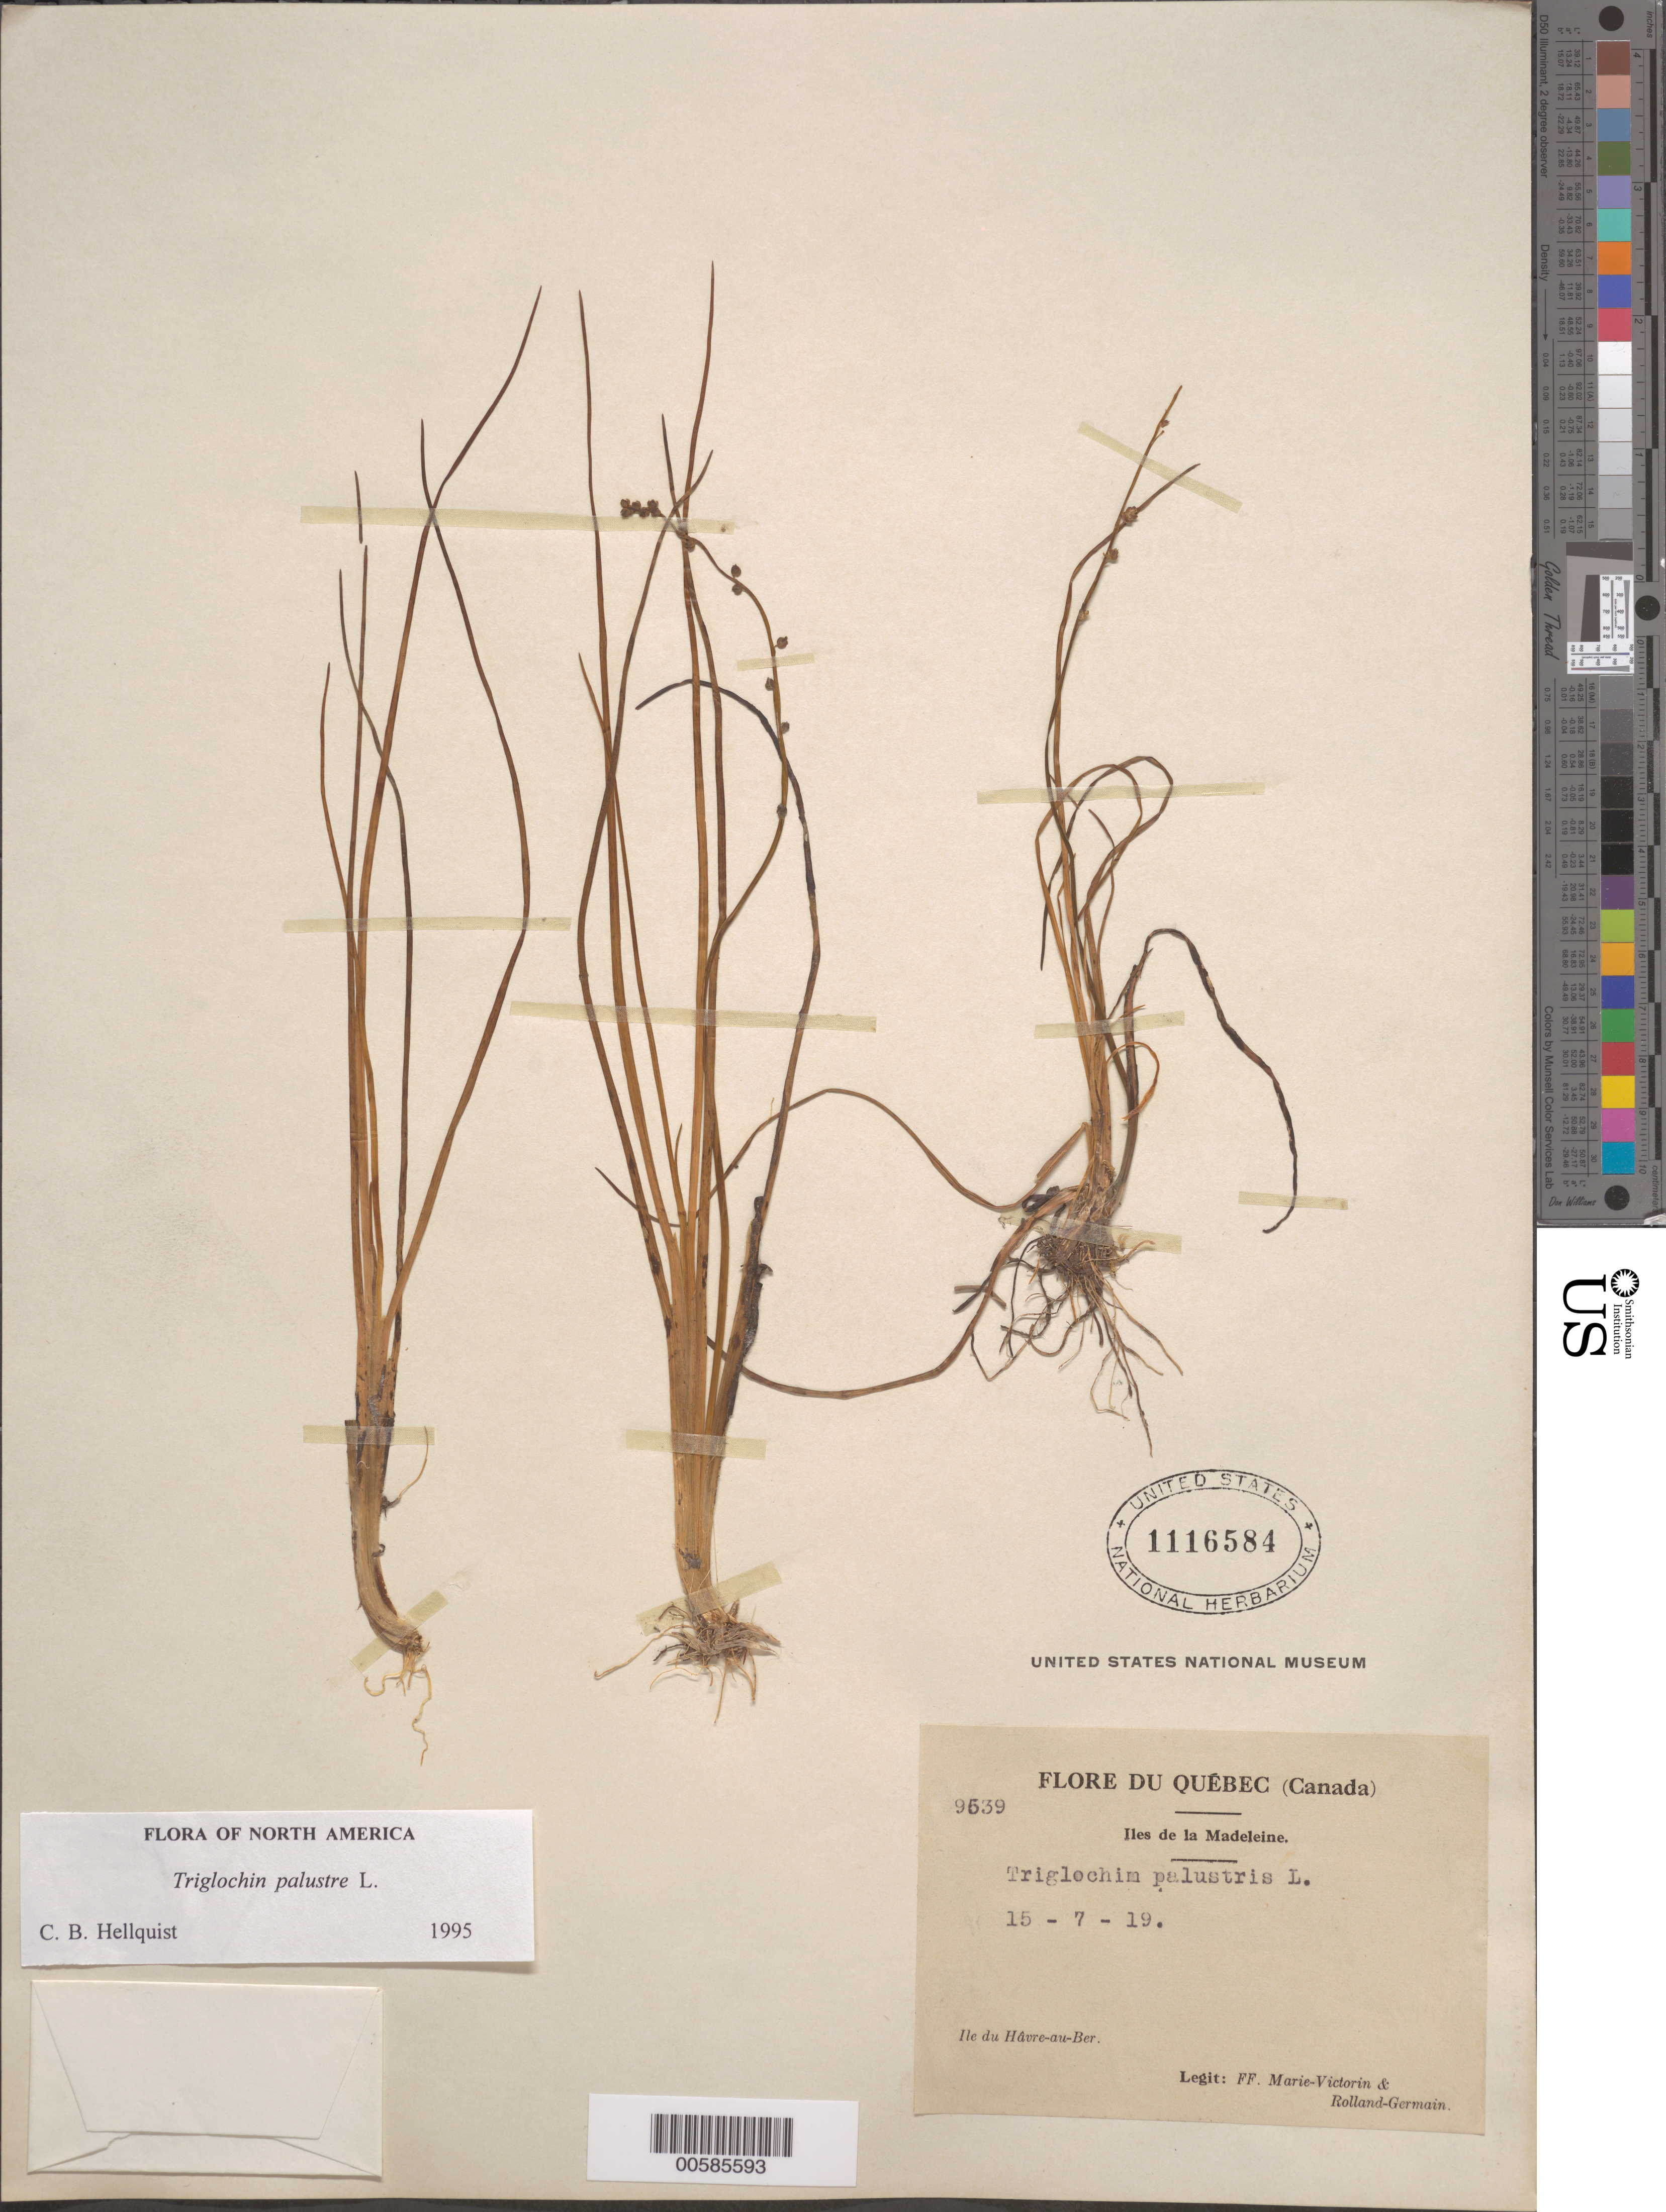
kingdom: Plantae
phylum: Tracheophyta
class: Liliopsida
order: Alismatales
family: Juncaginaceae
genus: Triglochin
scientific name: Triglochin palustris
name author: L.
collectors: Fr. Marie-Victorin & Rolland-Germain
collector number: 9539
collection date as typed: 15 Jul 1991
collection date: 1991-07-15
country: Canada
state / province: Quebec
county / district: Les Îles-de-la-Madeleine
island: Ile du Havre Aubert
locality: Madeleine Is.; Ile du Havre Aubert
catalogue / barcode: US 1116584